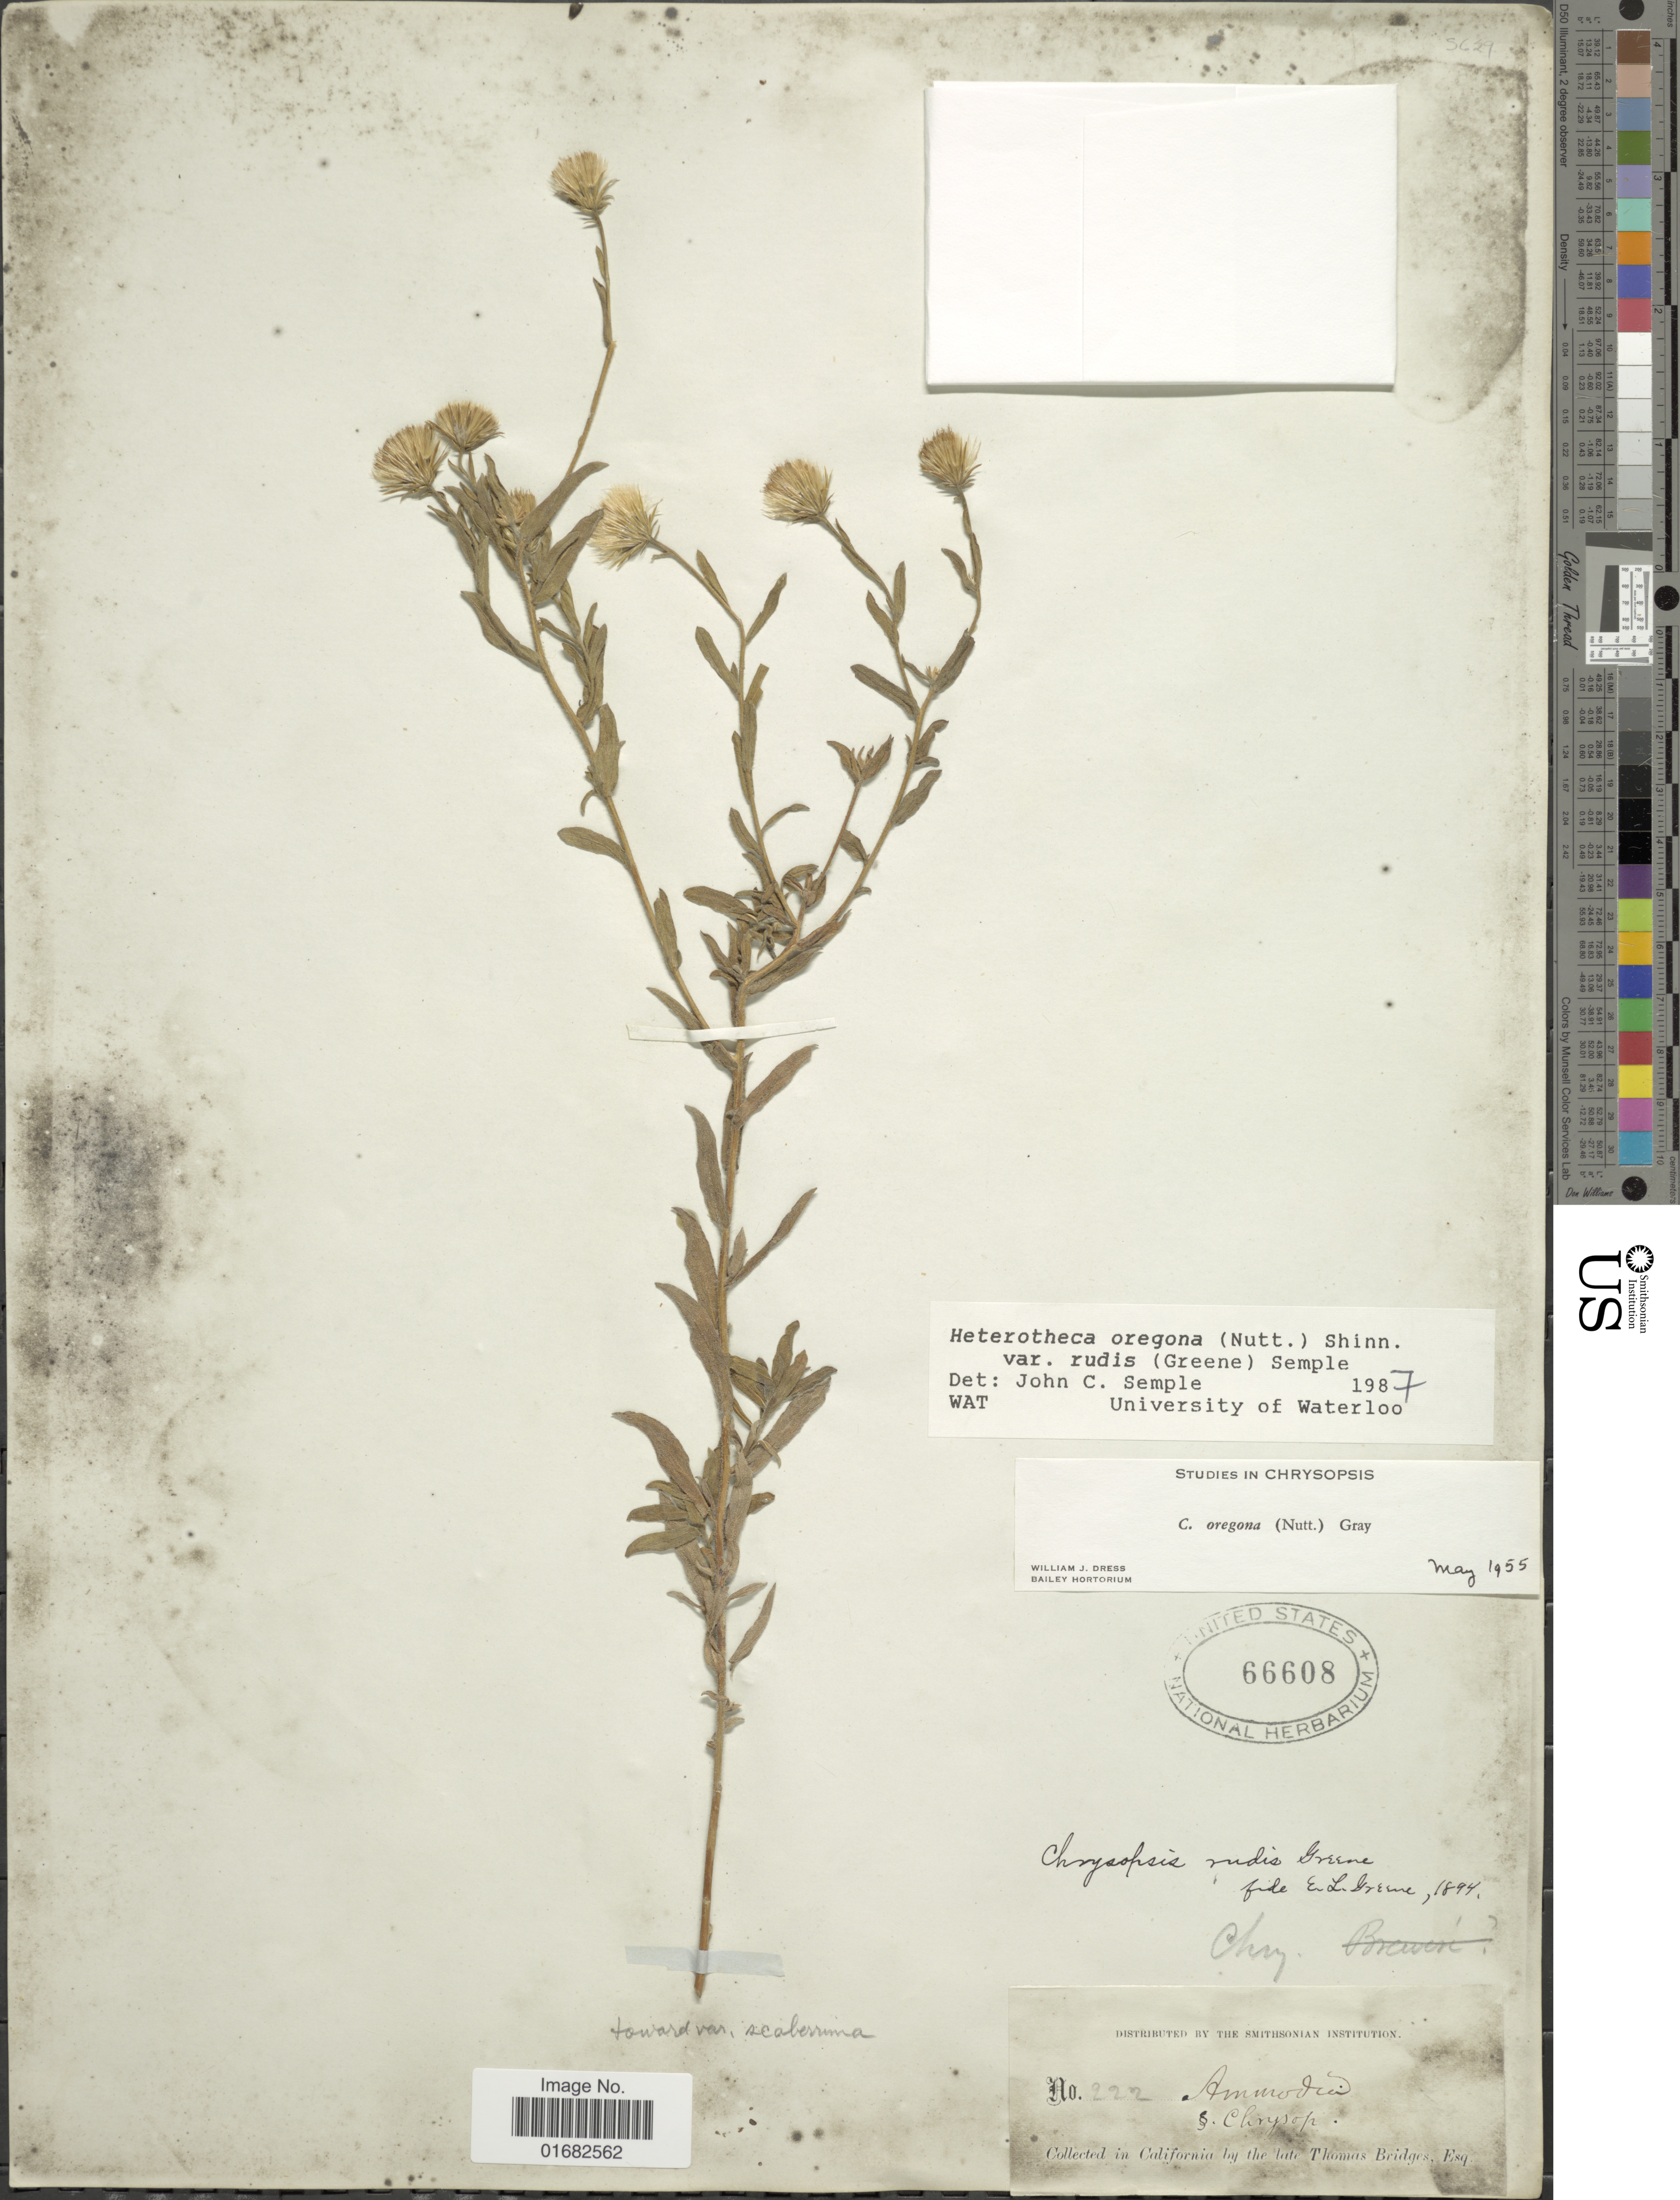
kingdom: Plantae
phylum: Tracheophyta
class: Magnoliopsida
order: Asterales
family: Asteraceae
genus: Heterotheca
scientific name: Heterotheca oregona var. rudis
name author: (Greene) Semple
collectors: T. Bridges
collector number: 222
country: United States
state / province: California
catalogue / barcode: US 66608